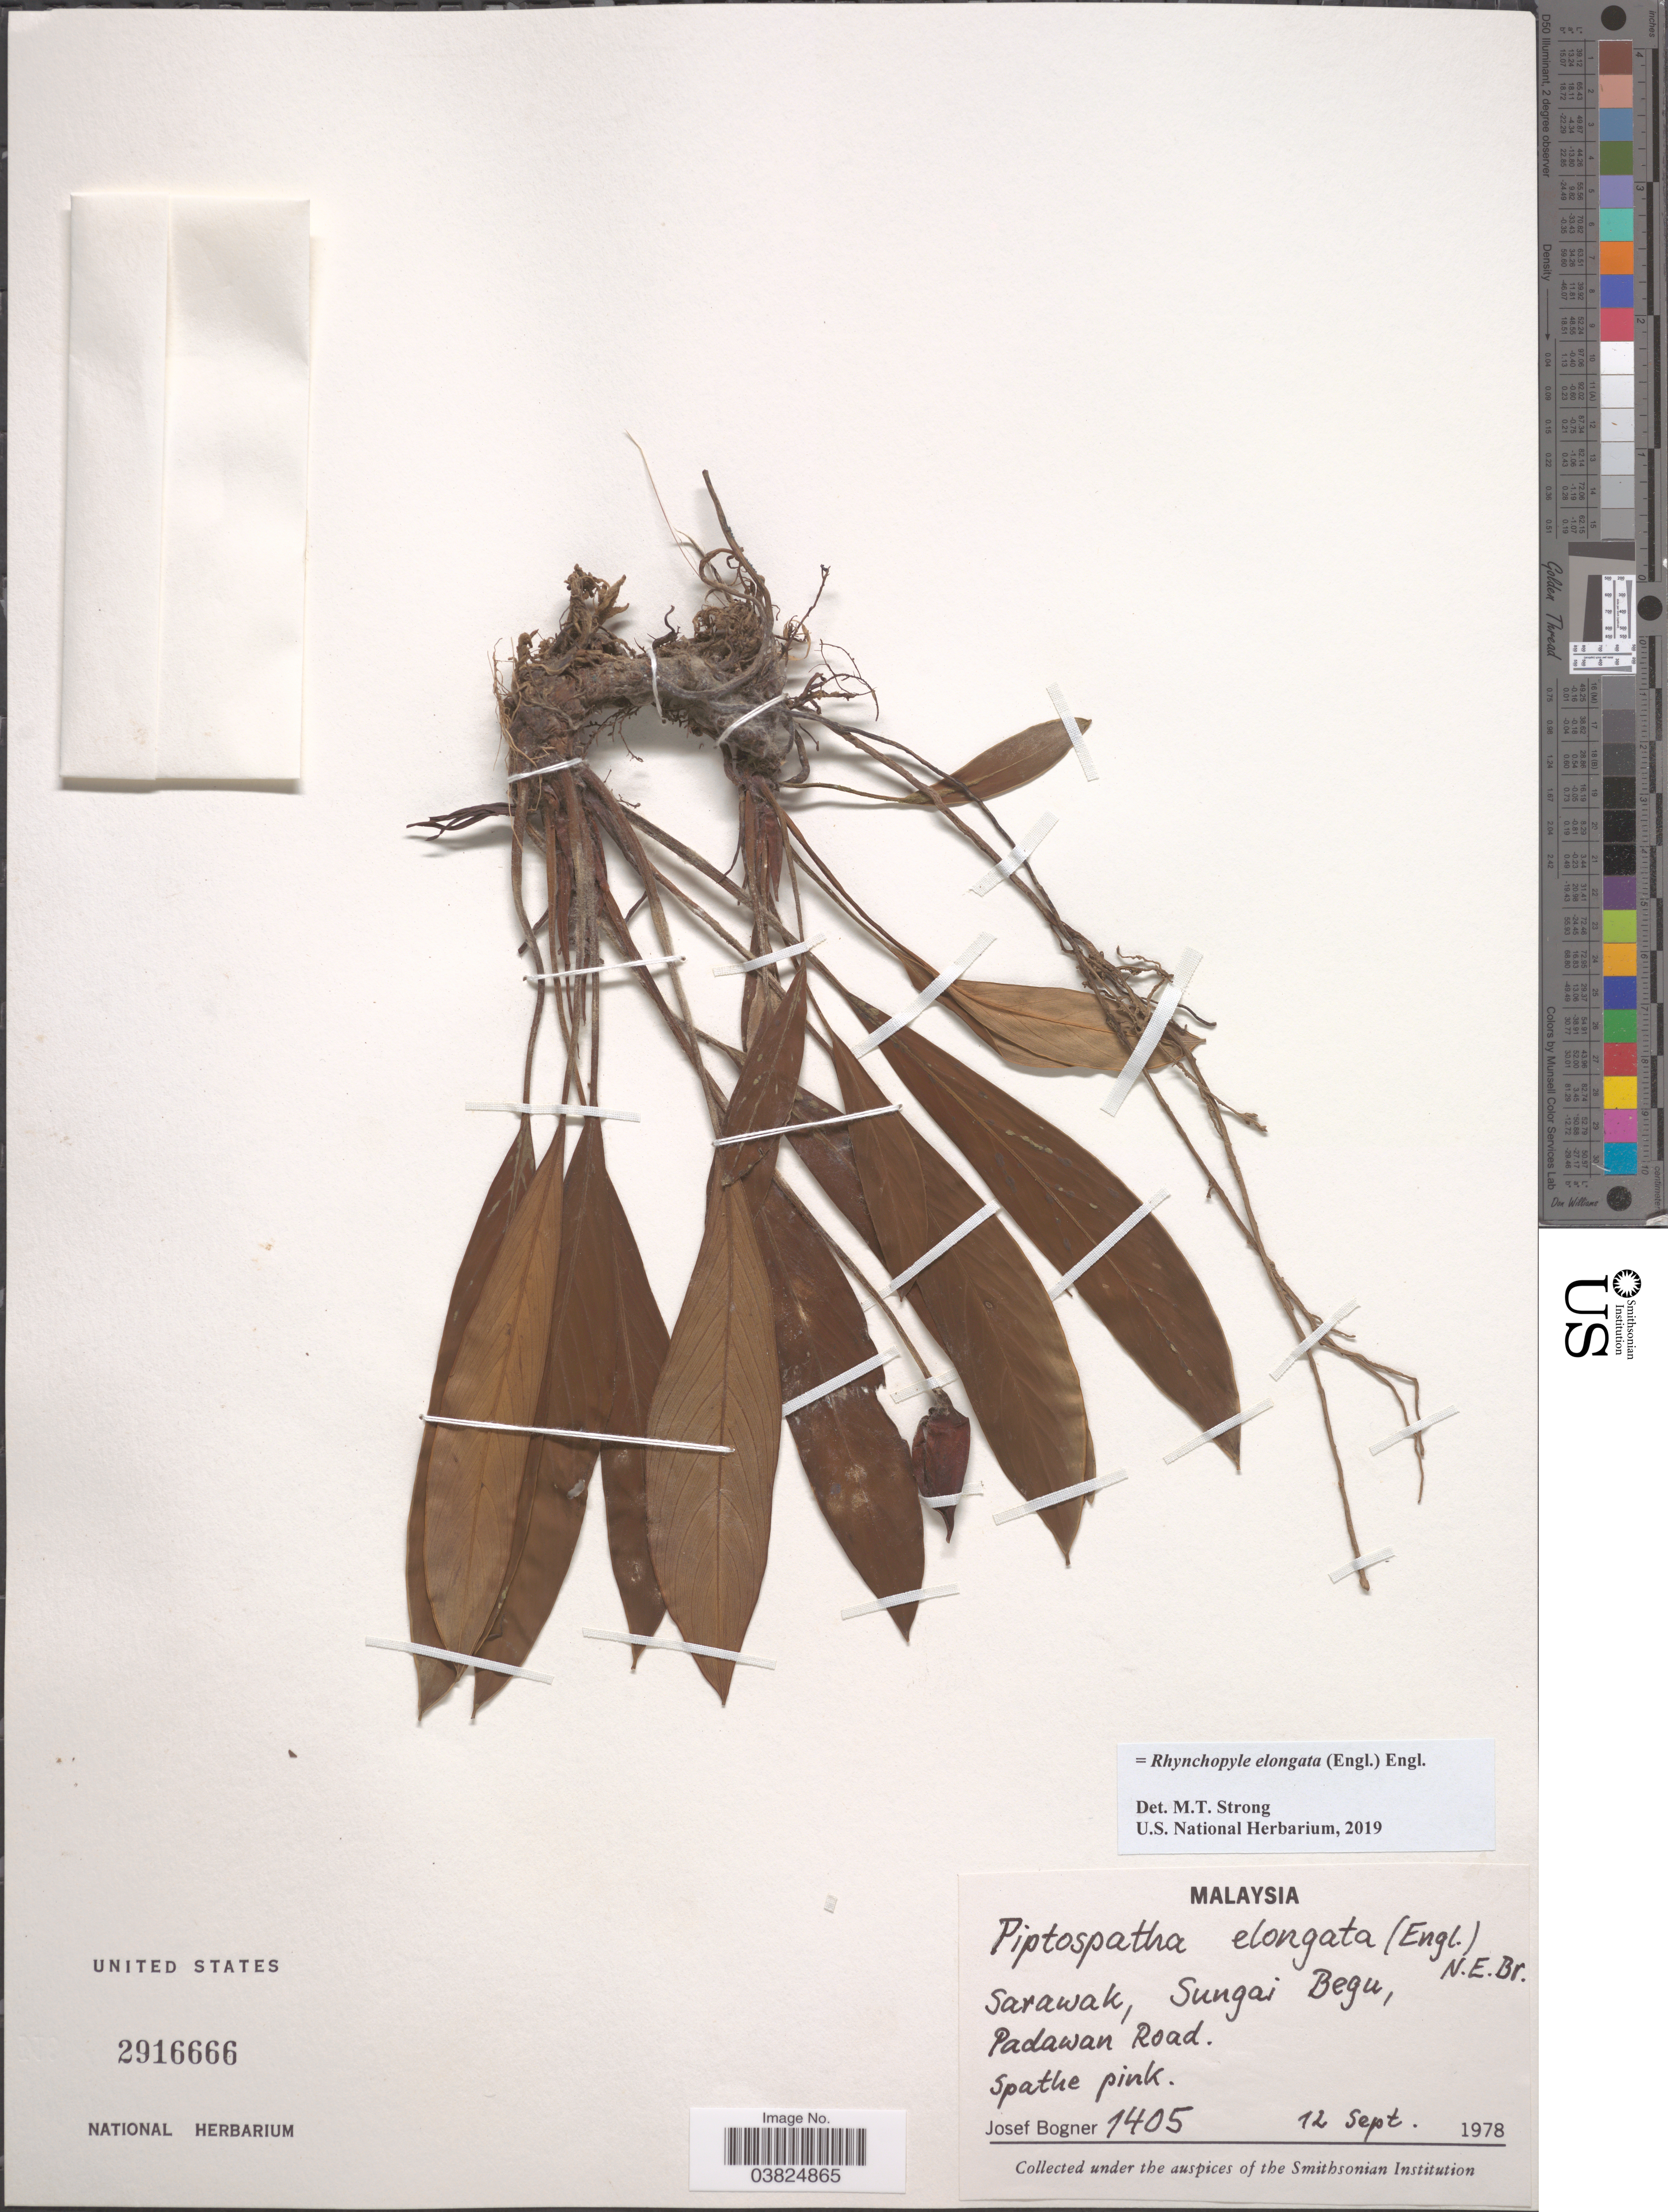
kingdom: Plantae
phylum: Tracheophyta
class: Liliopsida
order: Alismatales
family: Araceae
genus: Rhynchopyle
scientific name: Rhynchopyle elongata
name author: (Engl.) Engl.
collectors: J. Bogner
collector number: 1405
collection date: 1978-09-12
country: Malaysia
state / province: Sarawak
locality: Sungai Begu, Padawan Road.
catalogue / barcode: US 2916666